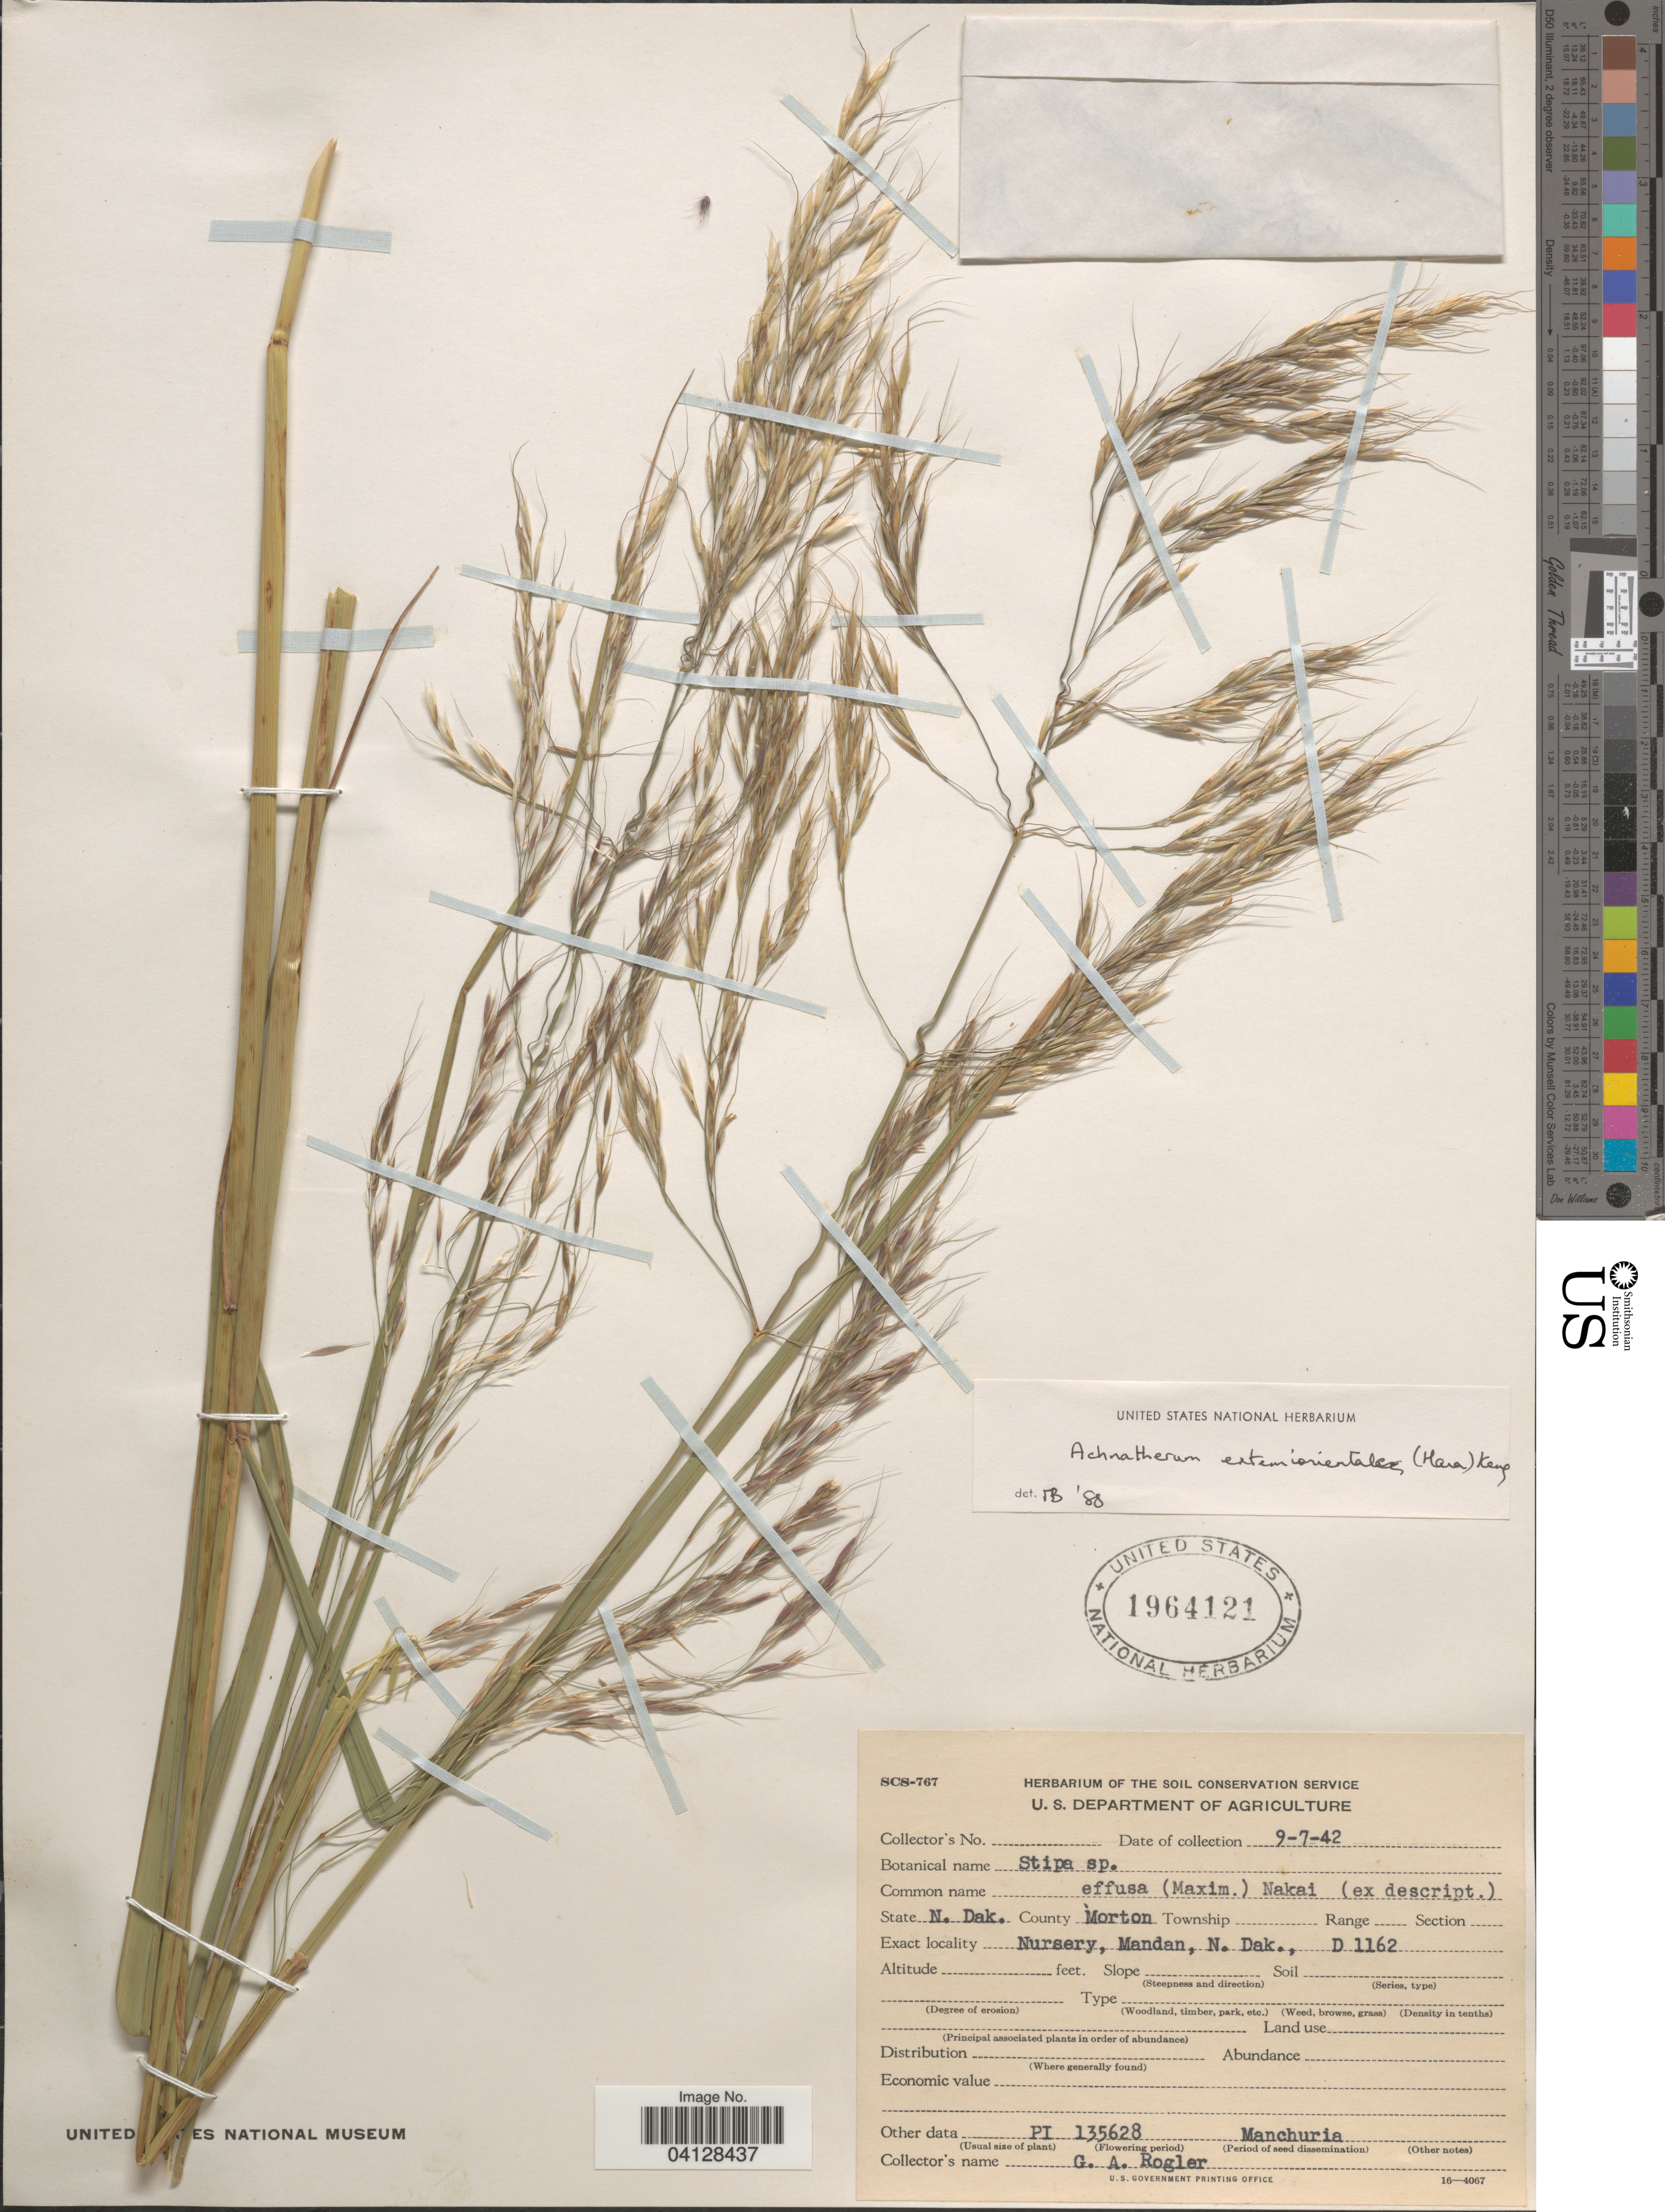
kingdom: Plantae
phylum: Tracheophyta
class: Liliopsida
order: Poales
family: Poaceae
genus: Achnatherum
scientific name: Achnatherum extremiorientale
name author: (H. Hara) Keng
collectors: G. Rogler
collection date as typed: Transcribed d/m/y: 7/9/42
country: United States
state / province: North Dakota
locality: County Morton. Nursery, Mandan, D 1162.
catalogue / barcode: US 1964121